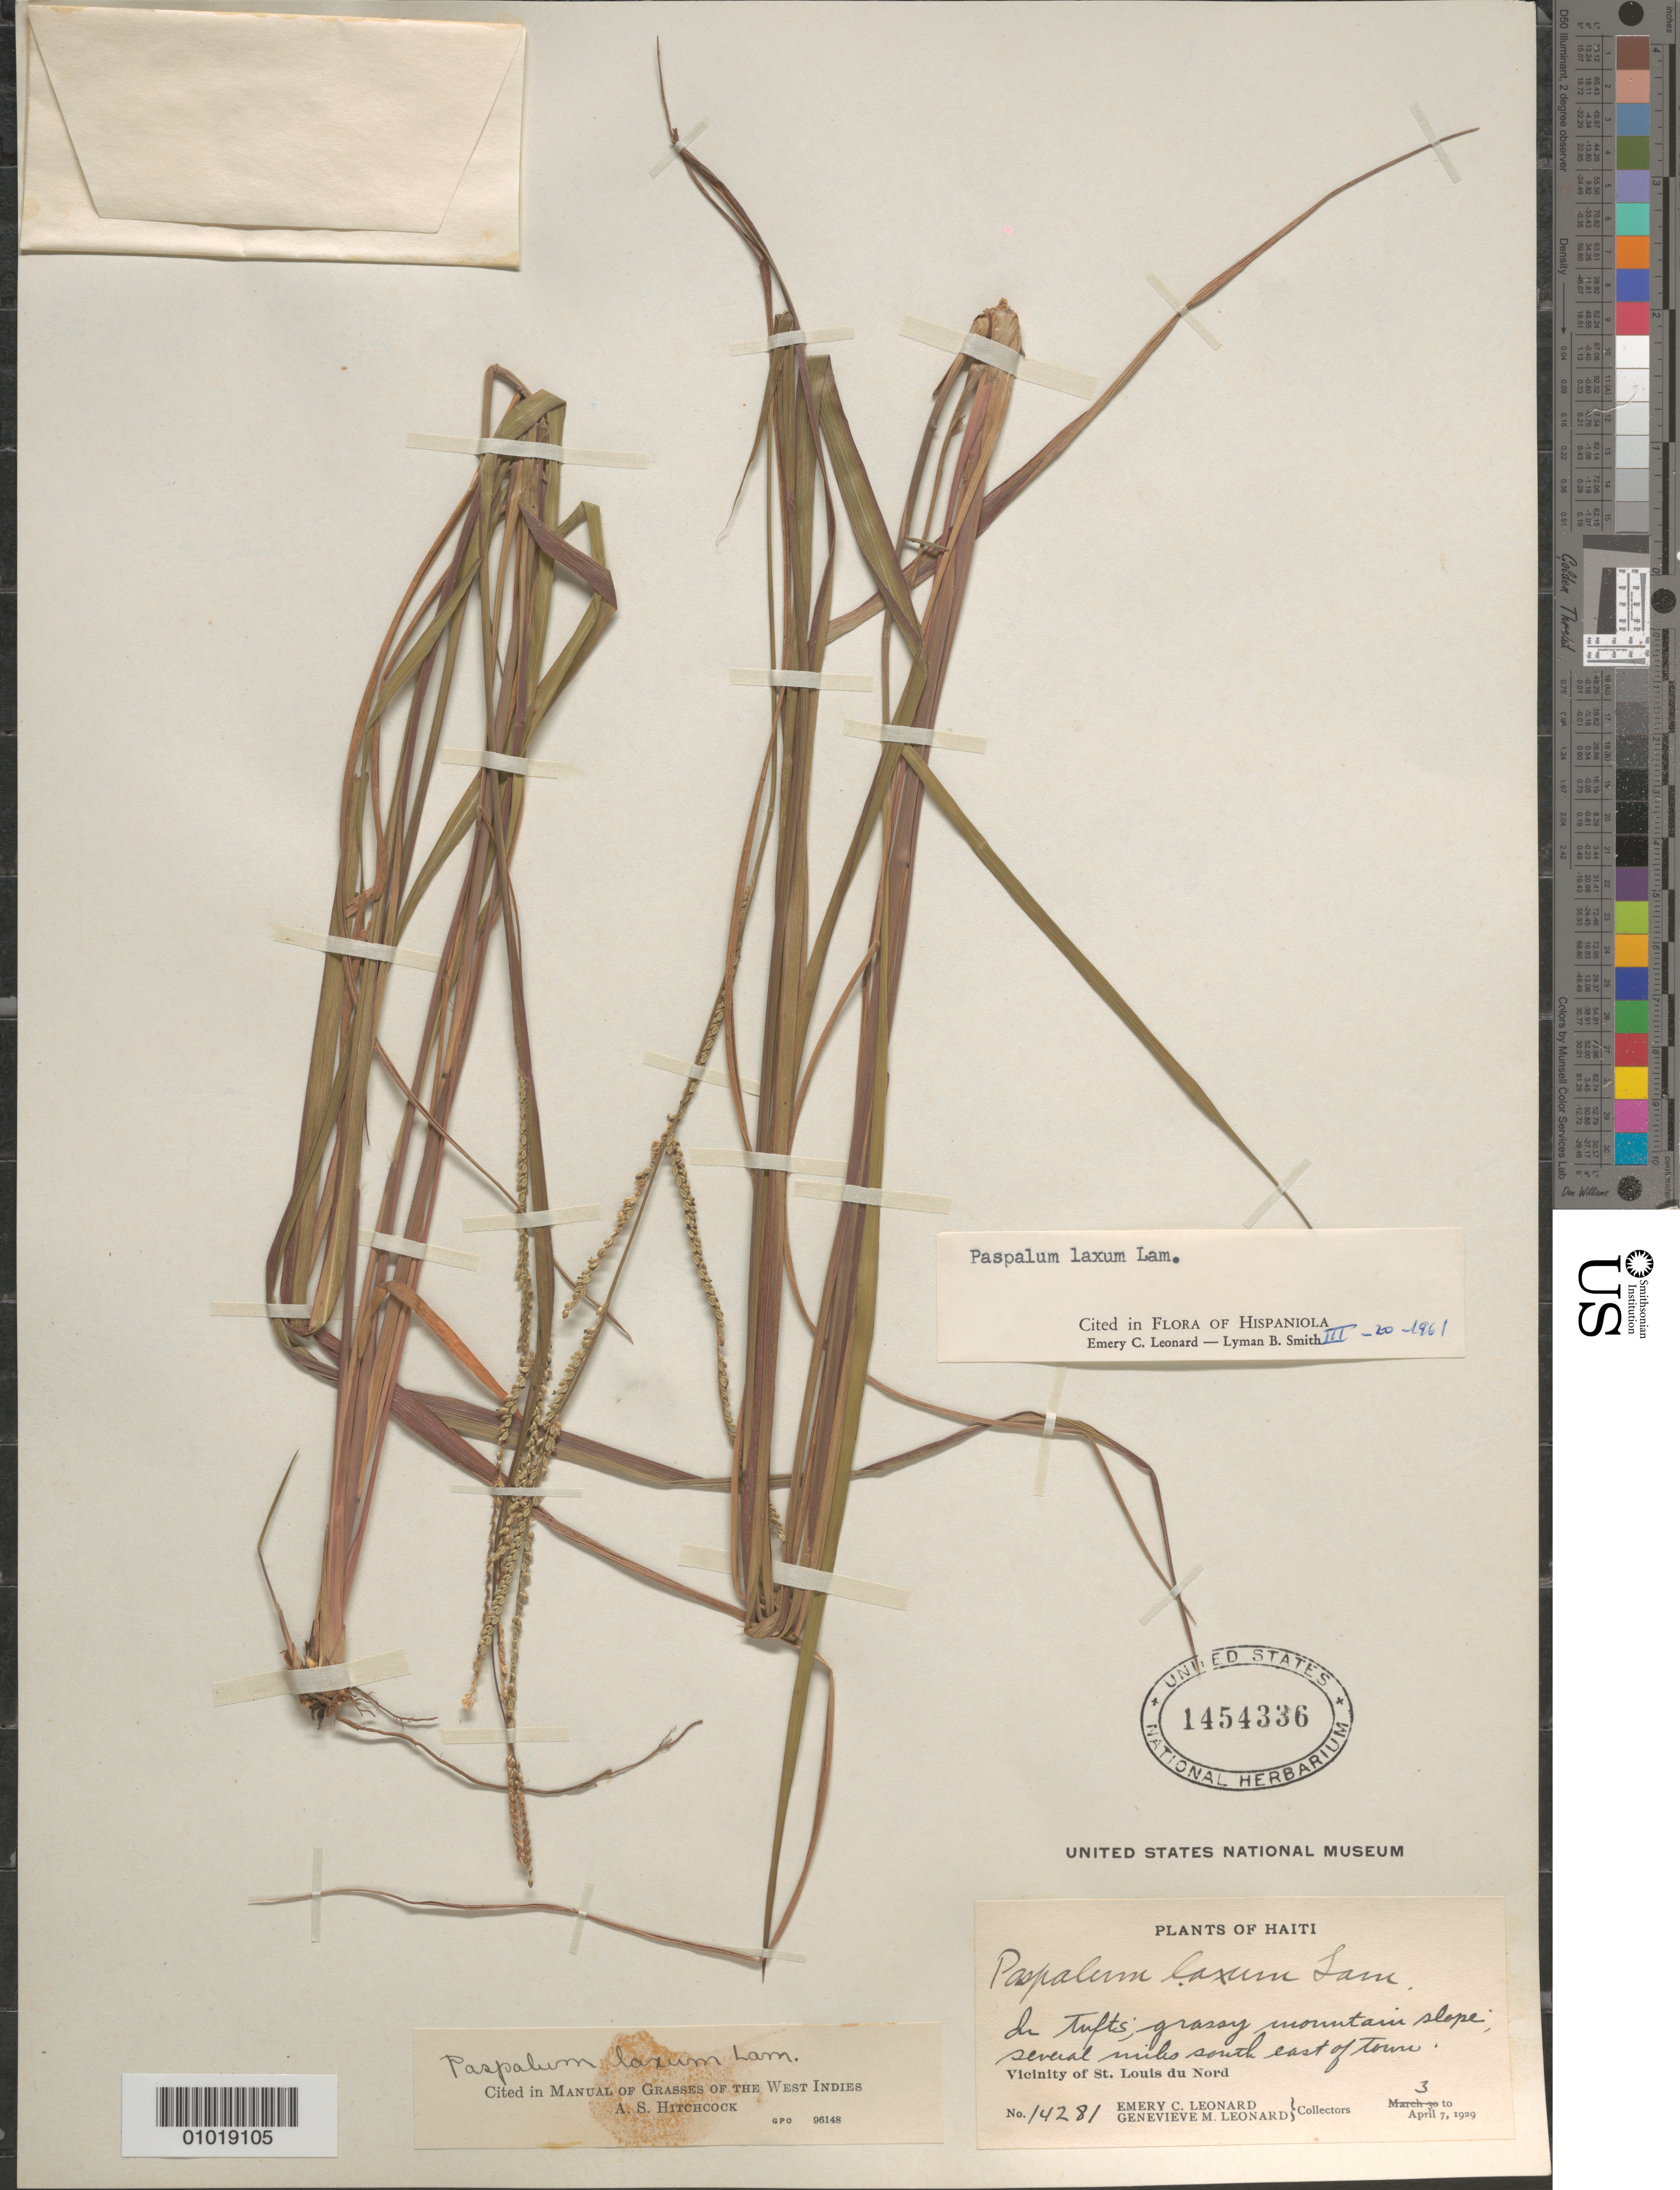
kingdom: Plantae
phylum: Tracheophyta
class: Liliopsida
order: Poales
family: Poaceae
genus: Paspalum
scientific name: Paspalum laxum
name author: Lam.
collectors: E. C. Leonard & G. M. Leonard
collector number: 14281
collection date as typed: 03 Apr 1929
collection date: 1929-04-03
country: Haiti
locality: Vicinity of St. Louis du Nord, several miles SE of town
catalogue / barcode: US 1454336